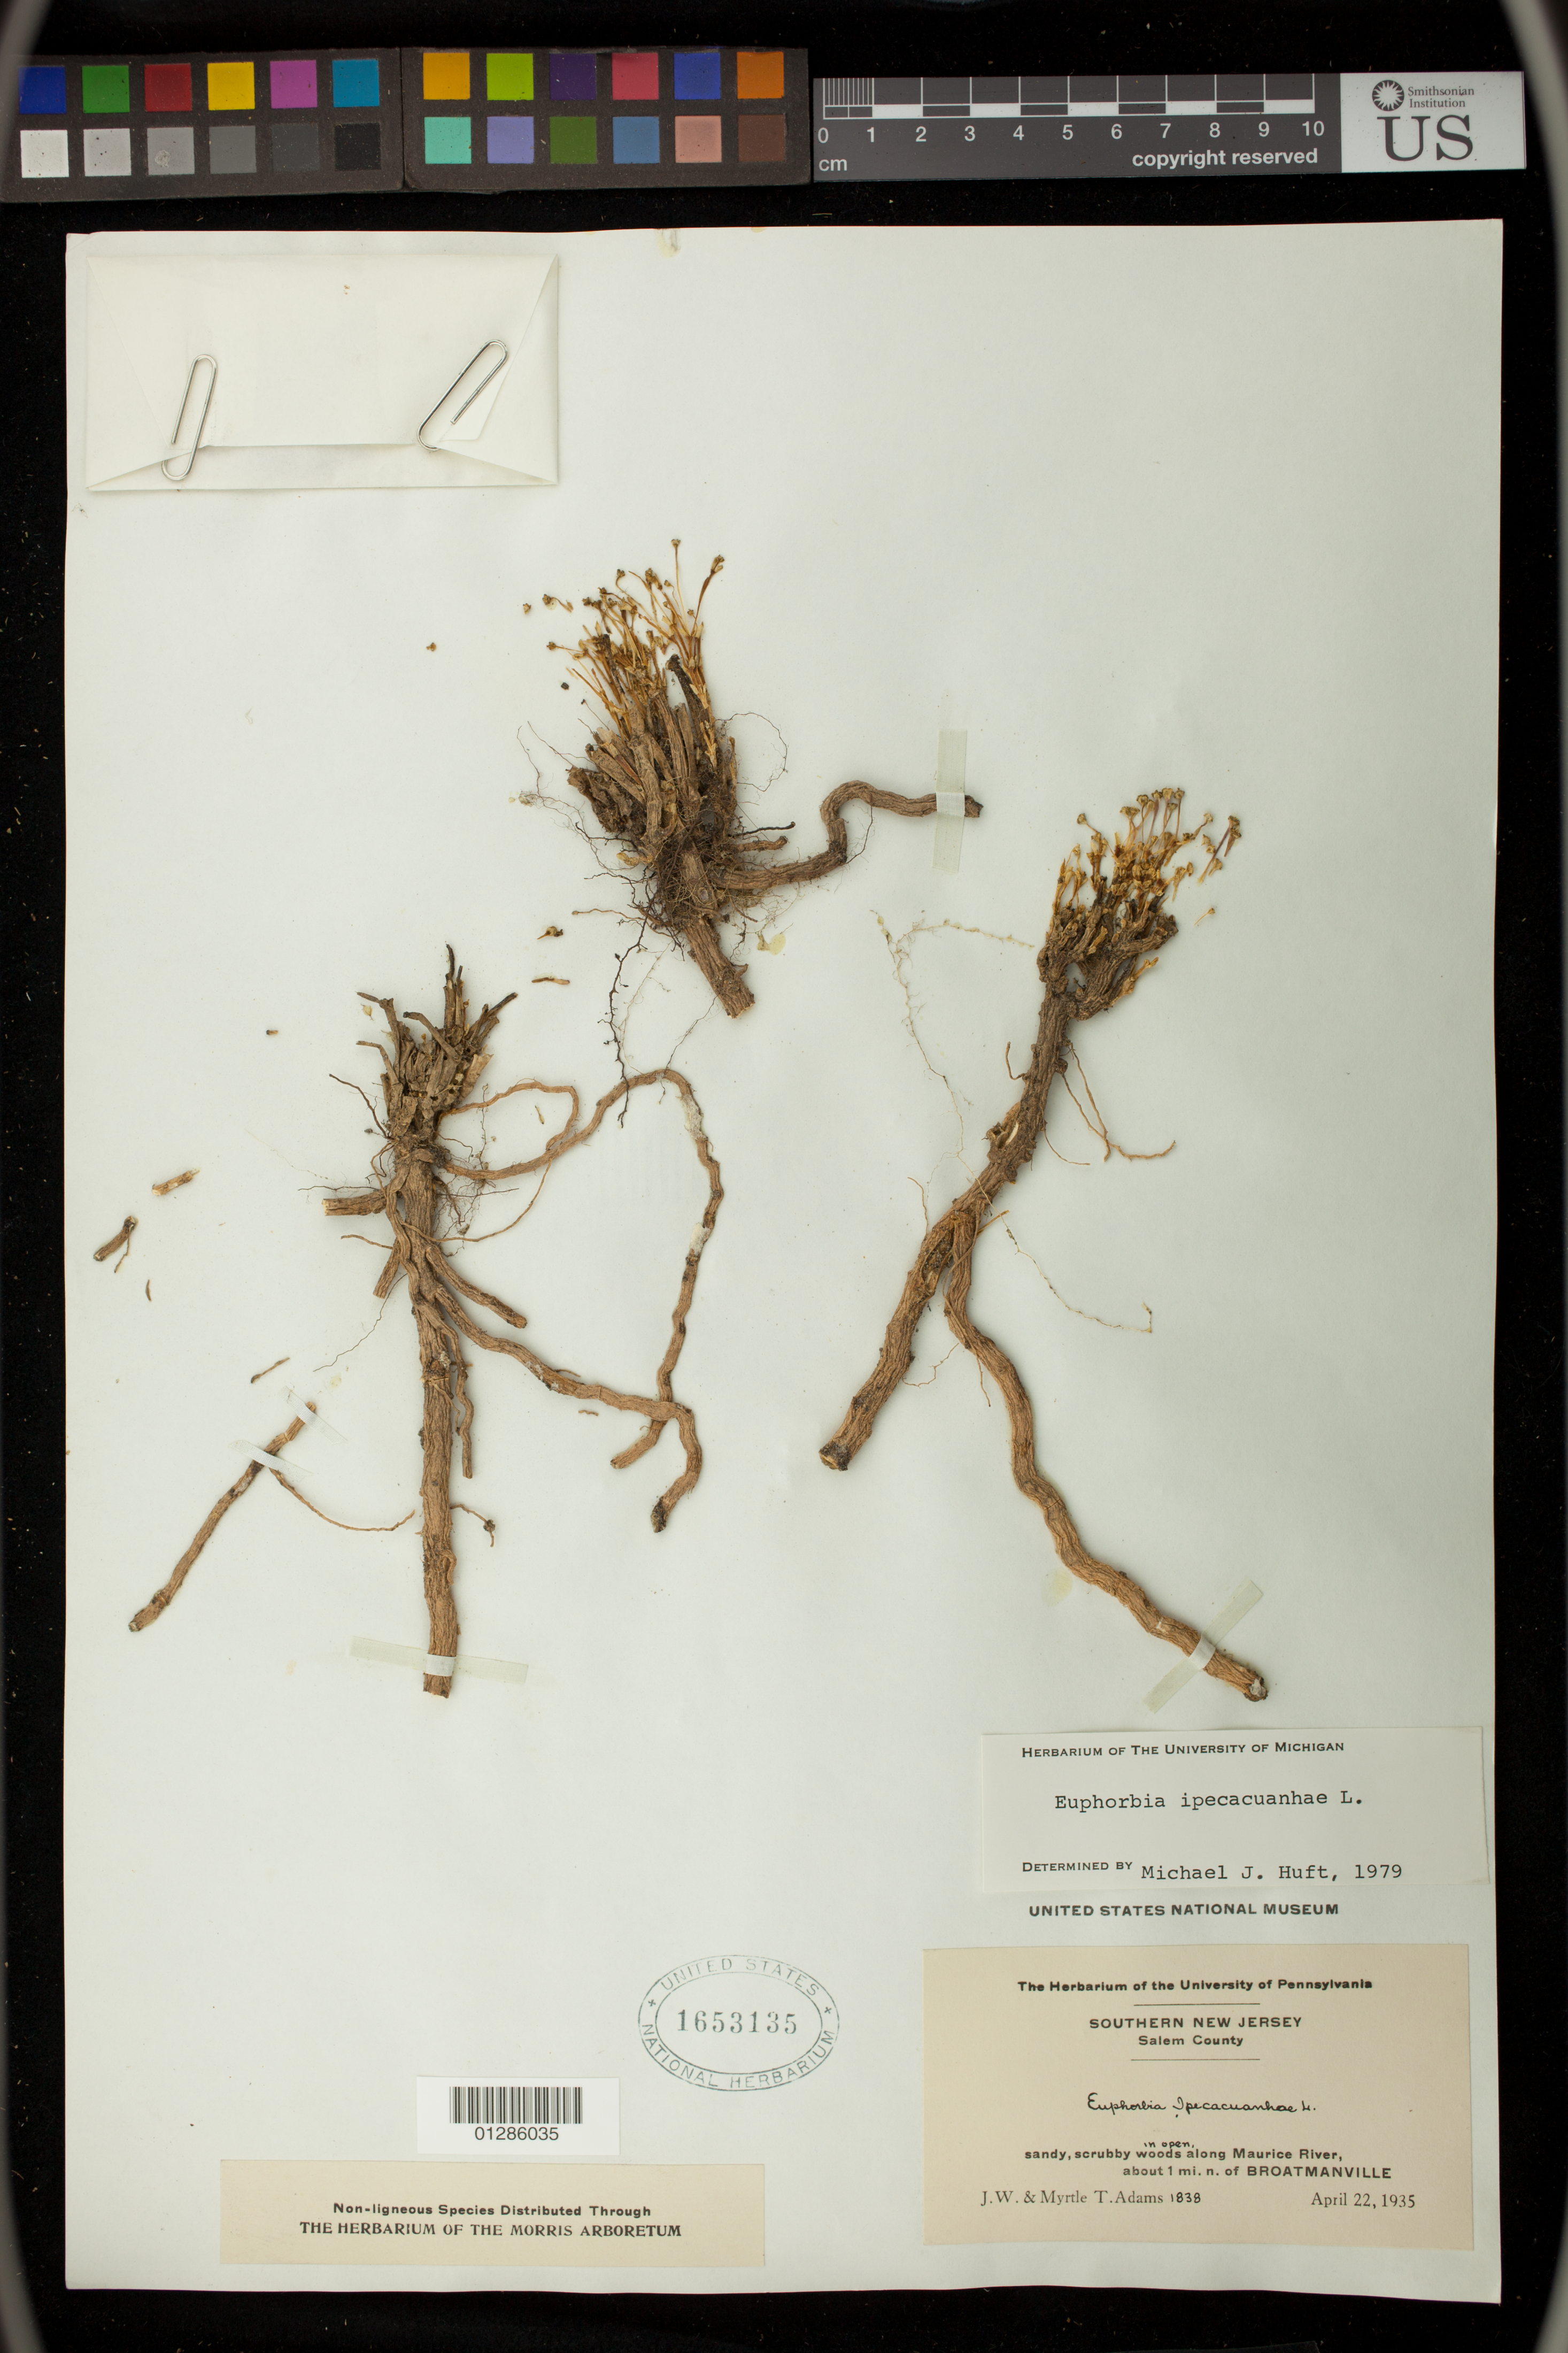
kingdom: Plantae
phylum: Tracheophyta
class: Magnoliopsida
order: Malpighiales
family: Euphorbiaceae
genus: Euphorbia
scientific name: Euphorbia ipecacuanhae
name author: L.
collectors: J. W. Adams & M. T. Adams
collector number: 1838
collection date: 1935-04-22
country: United States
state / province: New Jersey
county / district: Salem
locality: Along Maurice River, about 1 mi. n. of Broatmanville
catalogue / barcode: US 1653135